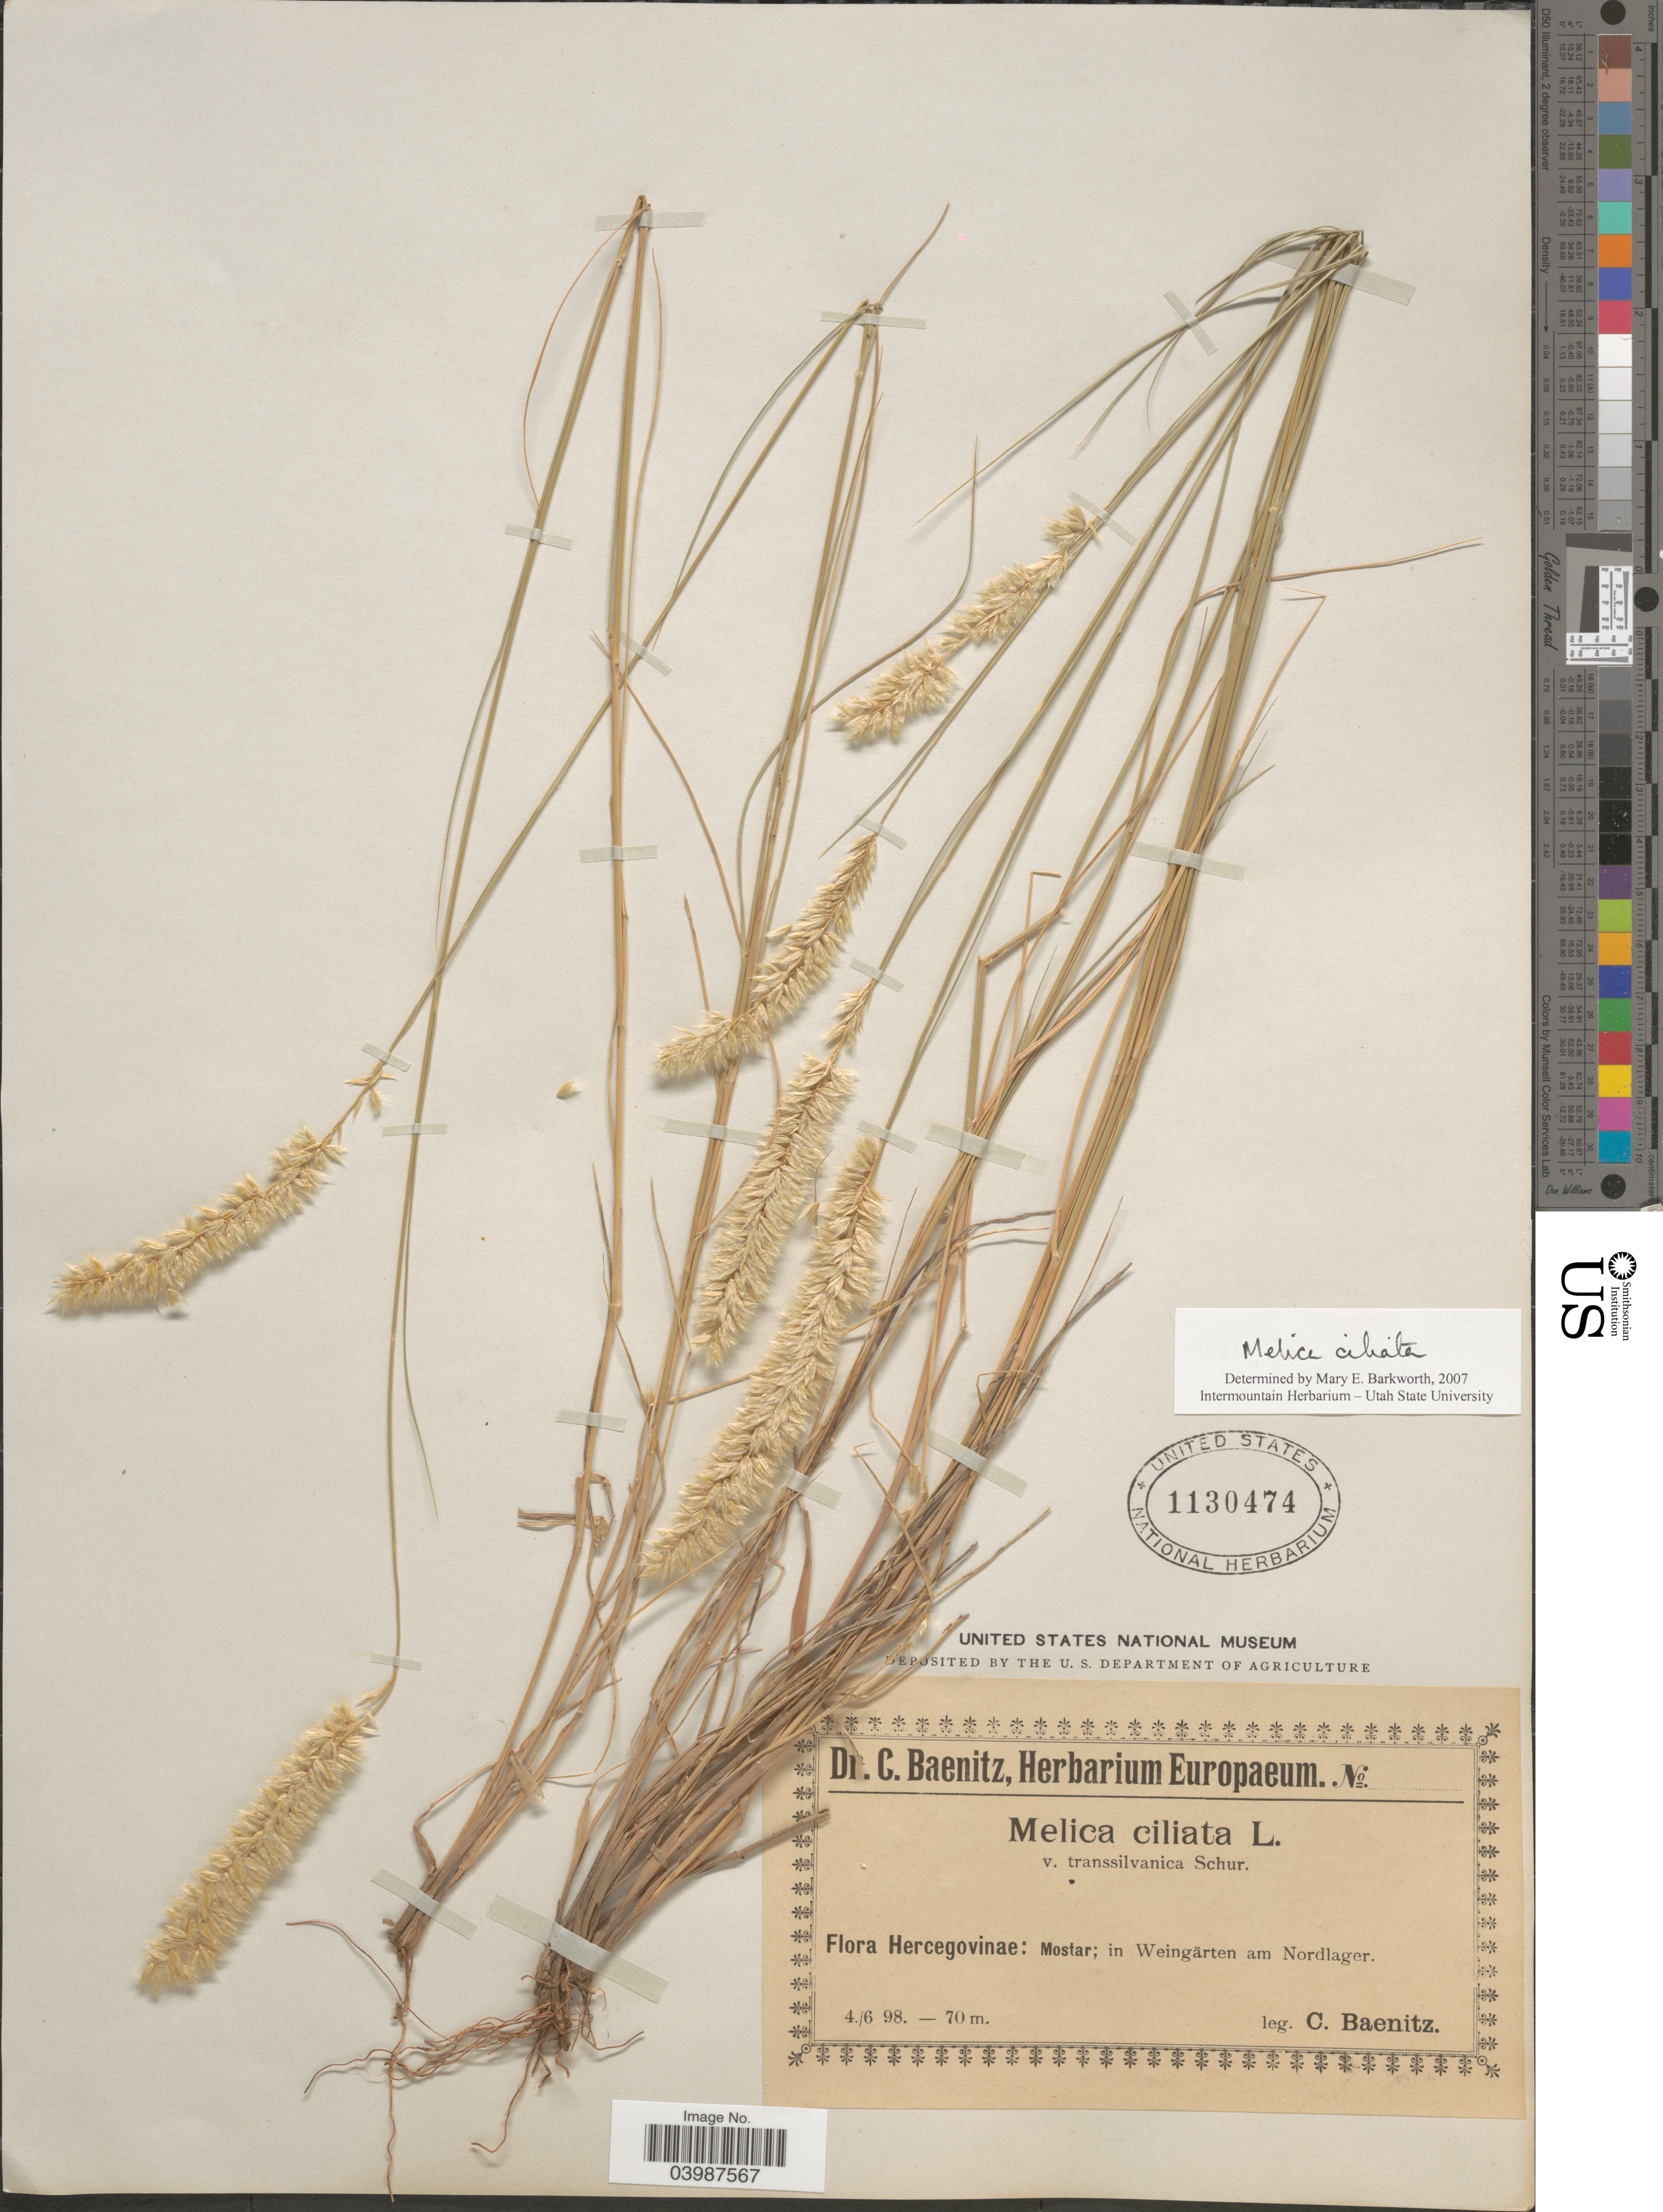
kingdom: Plantae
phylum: Tracheophyta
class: Liliopsida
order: Poales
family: Poaceae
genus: Melica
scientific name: Melica ciliata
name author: L.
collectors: C. G. Baenitz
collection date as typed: Transcribed d/m/y: 4/6/98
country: Bosnia and Herzegovina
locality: Hercegovinae: Mostar; in Weingärten am Nordlager.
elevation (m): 70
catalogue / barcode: US 1130474